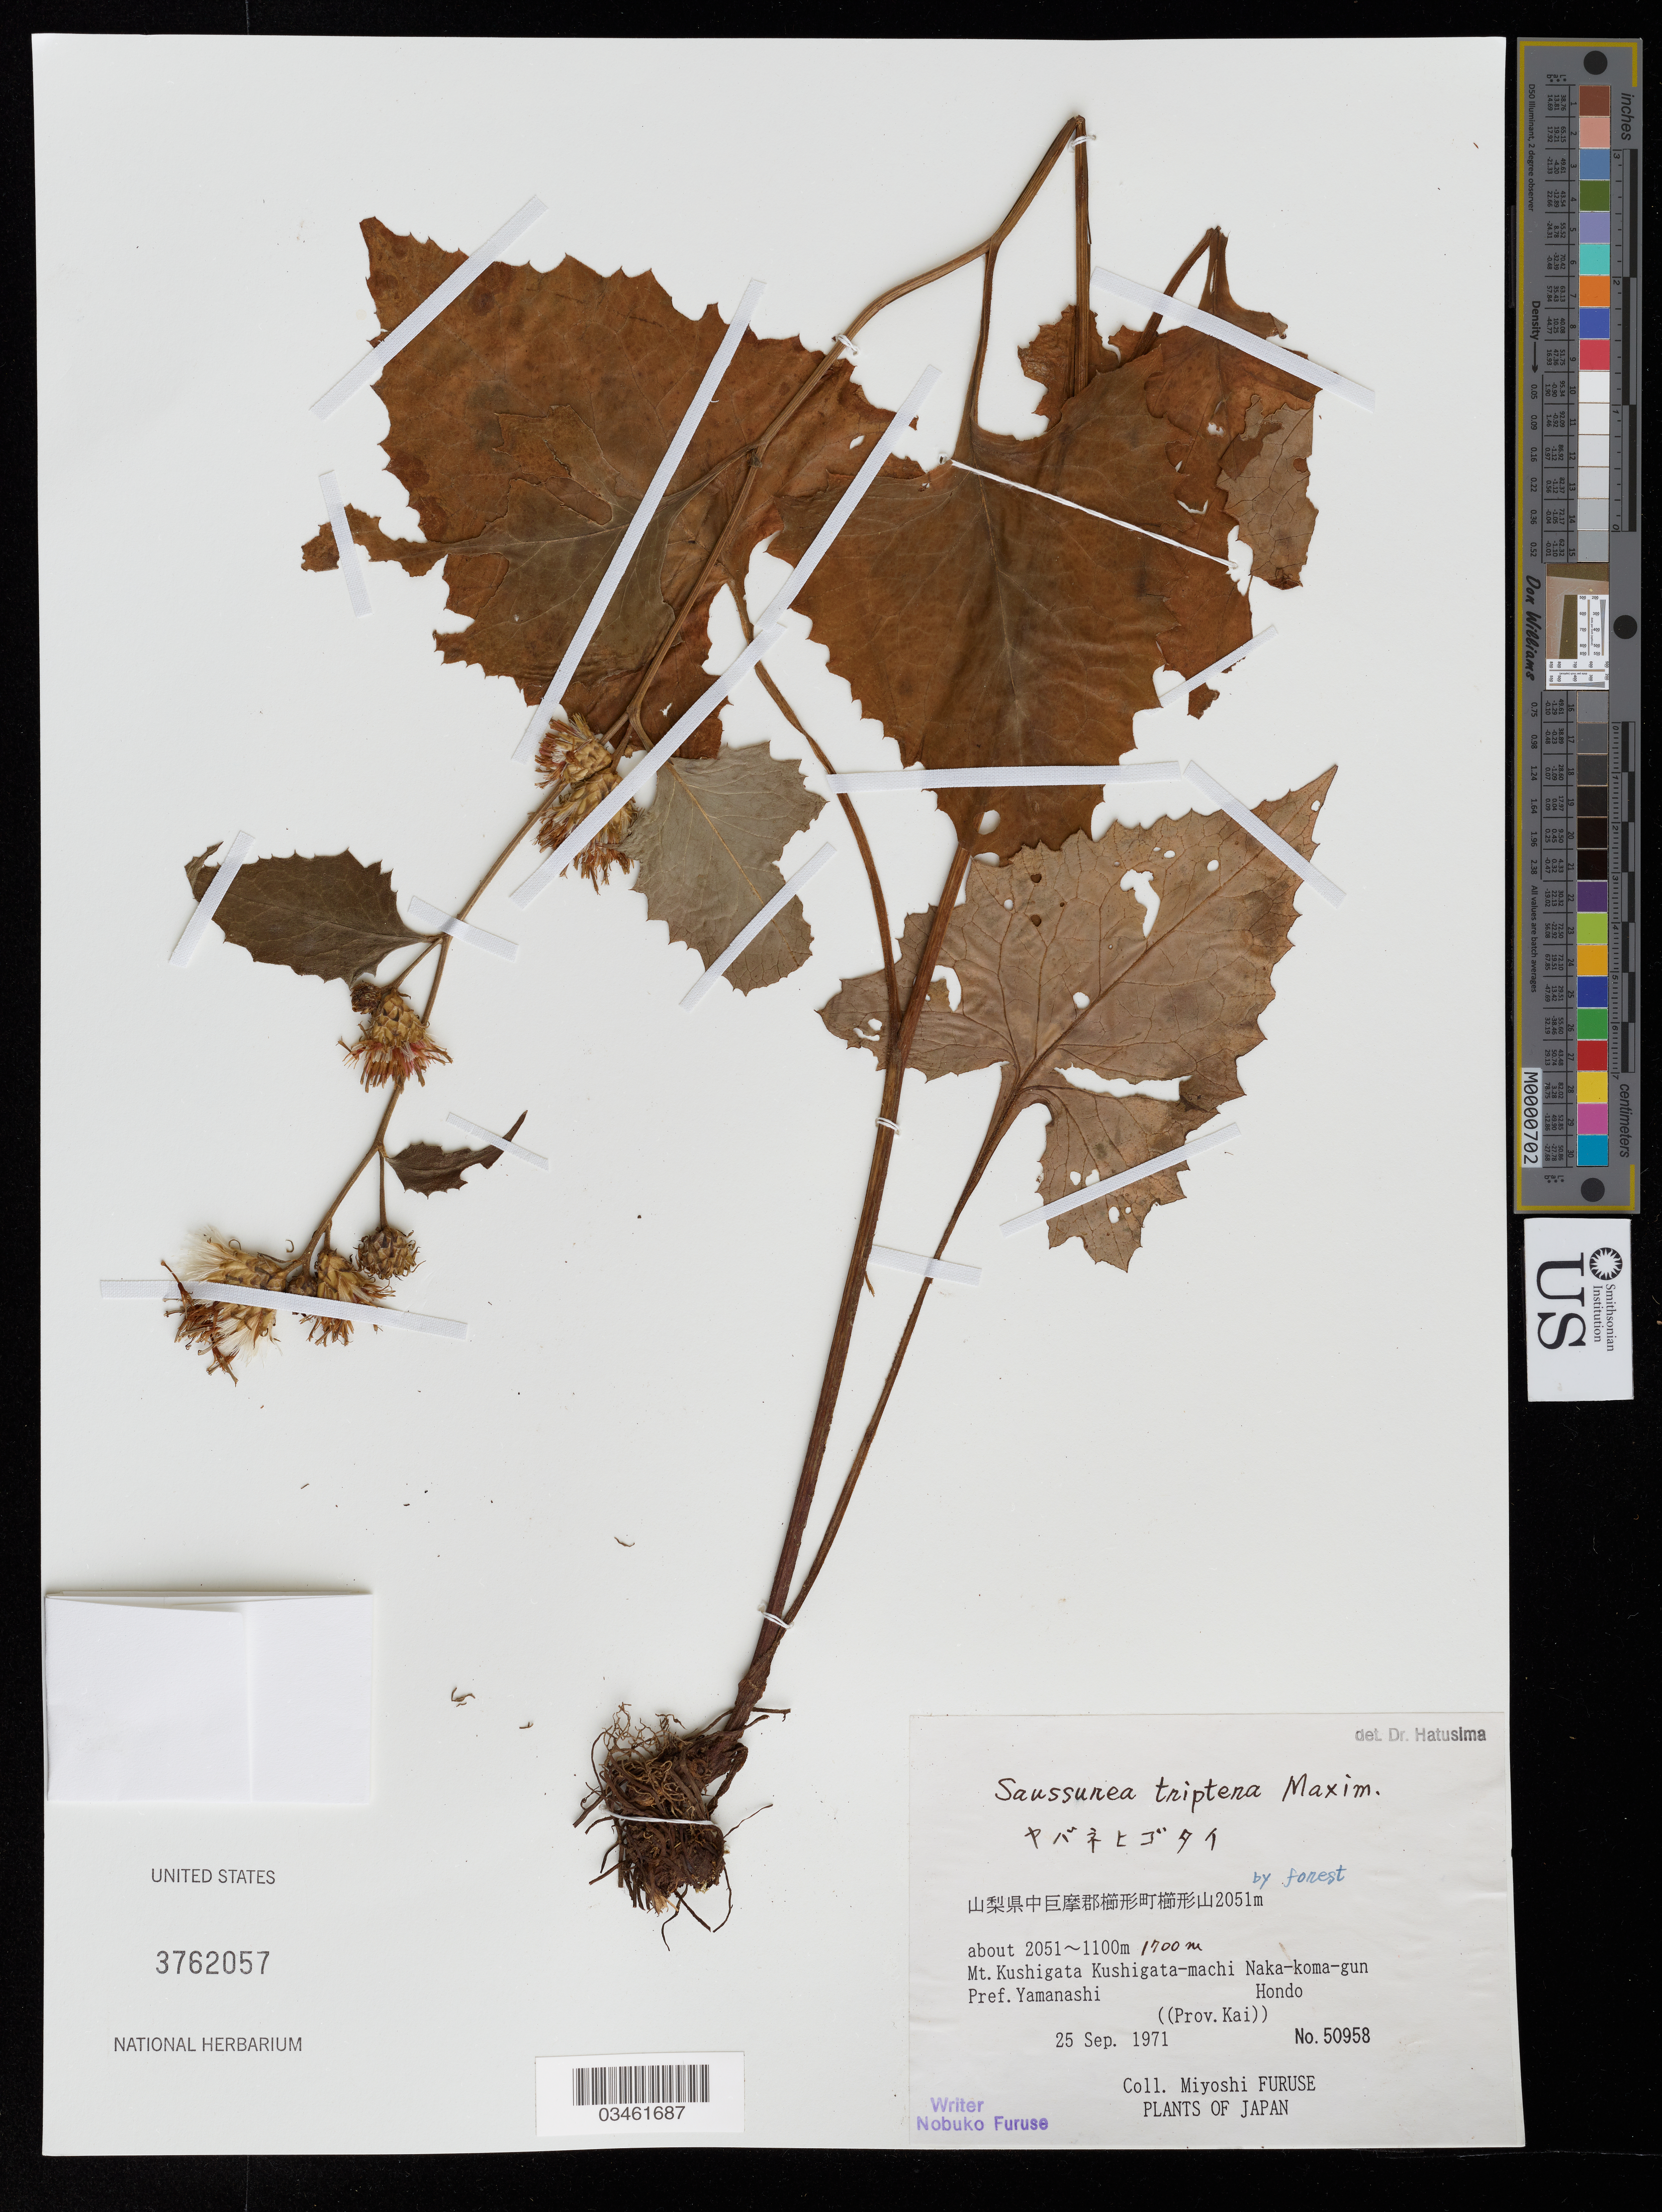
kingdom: Plantae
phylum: Tracheophyta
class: Magnoliopsida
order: Asterales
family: Asteraceae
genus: Saussurea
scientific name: Saussurea triptera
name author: Maxim.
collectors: M. Furuse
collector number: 50958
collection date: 1971-09-25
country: Japan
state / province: Yamanasi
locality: Mt. Kushigata Kushigata-machi Naka-koma-gun Hondo. Pref. Yamanashi (Prov. Kai).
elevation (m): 1700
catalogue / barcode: US 3762057